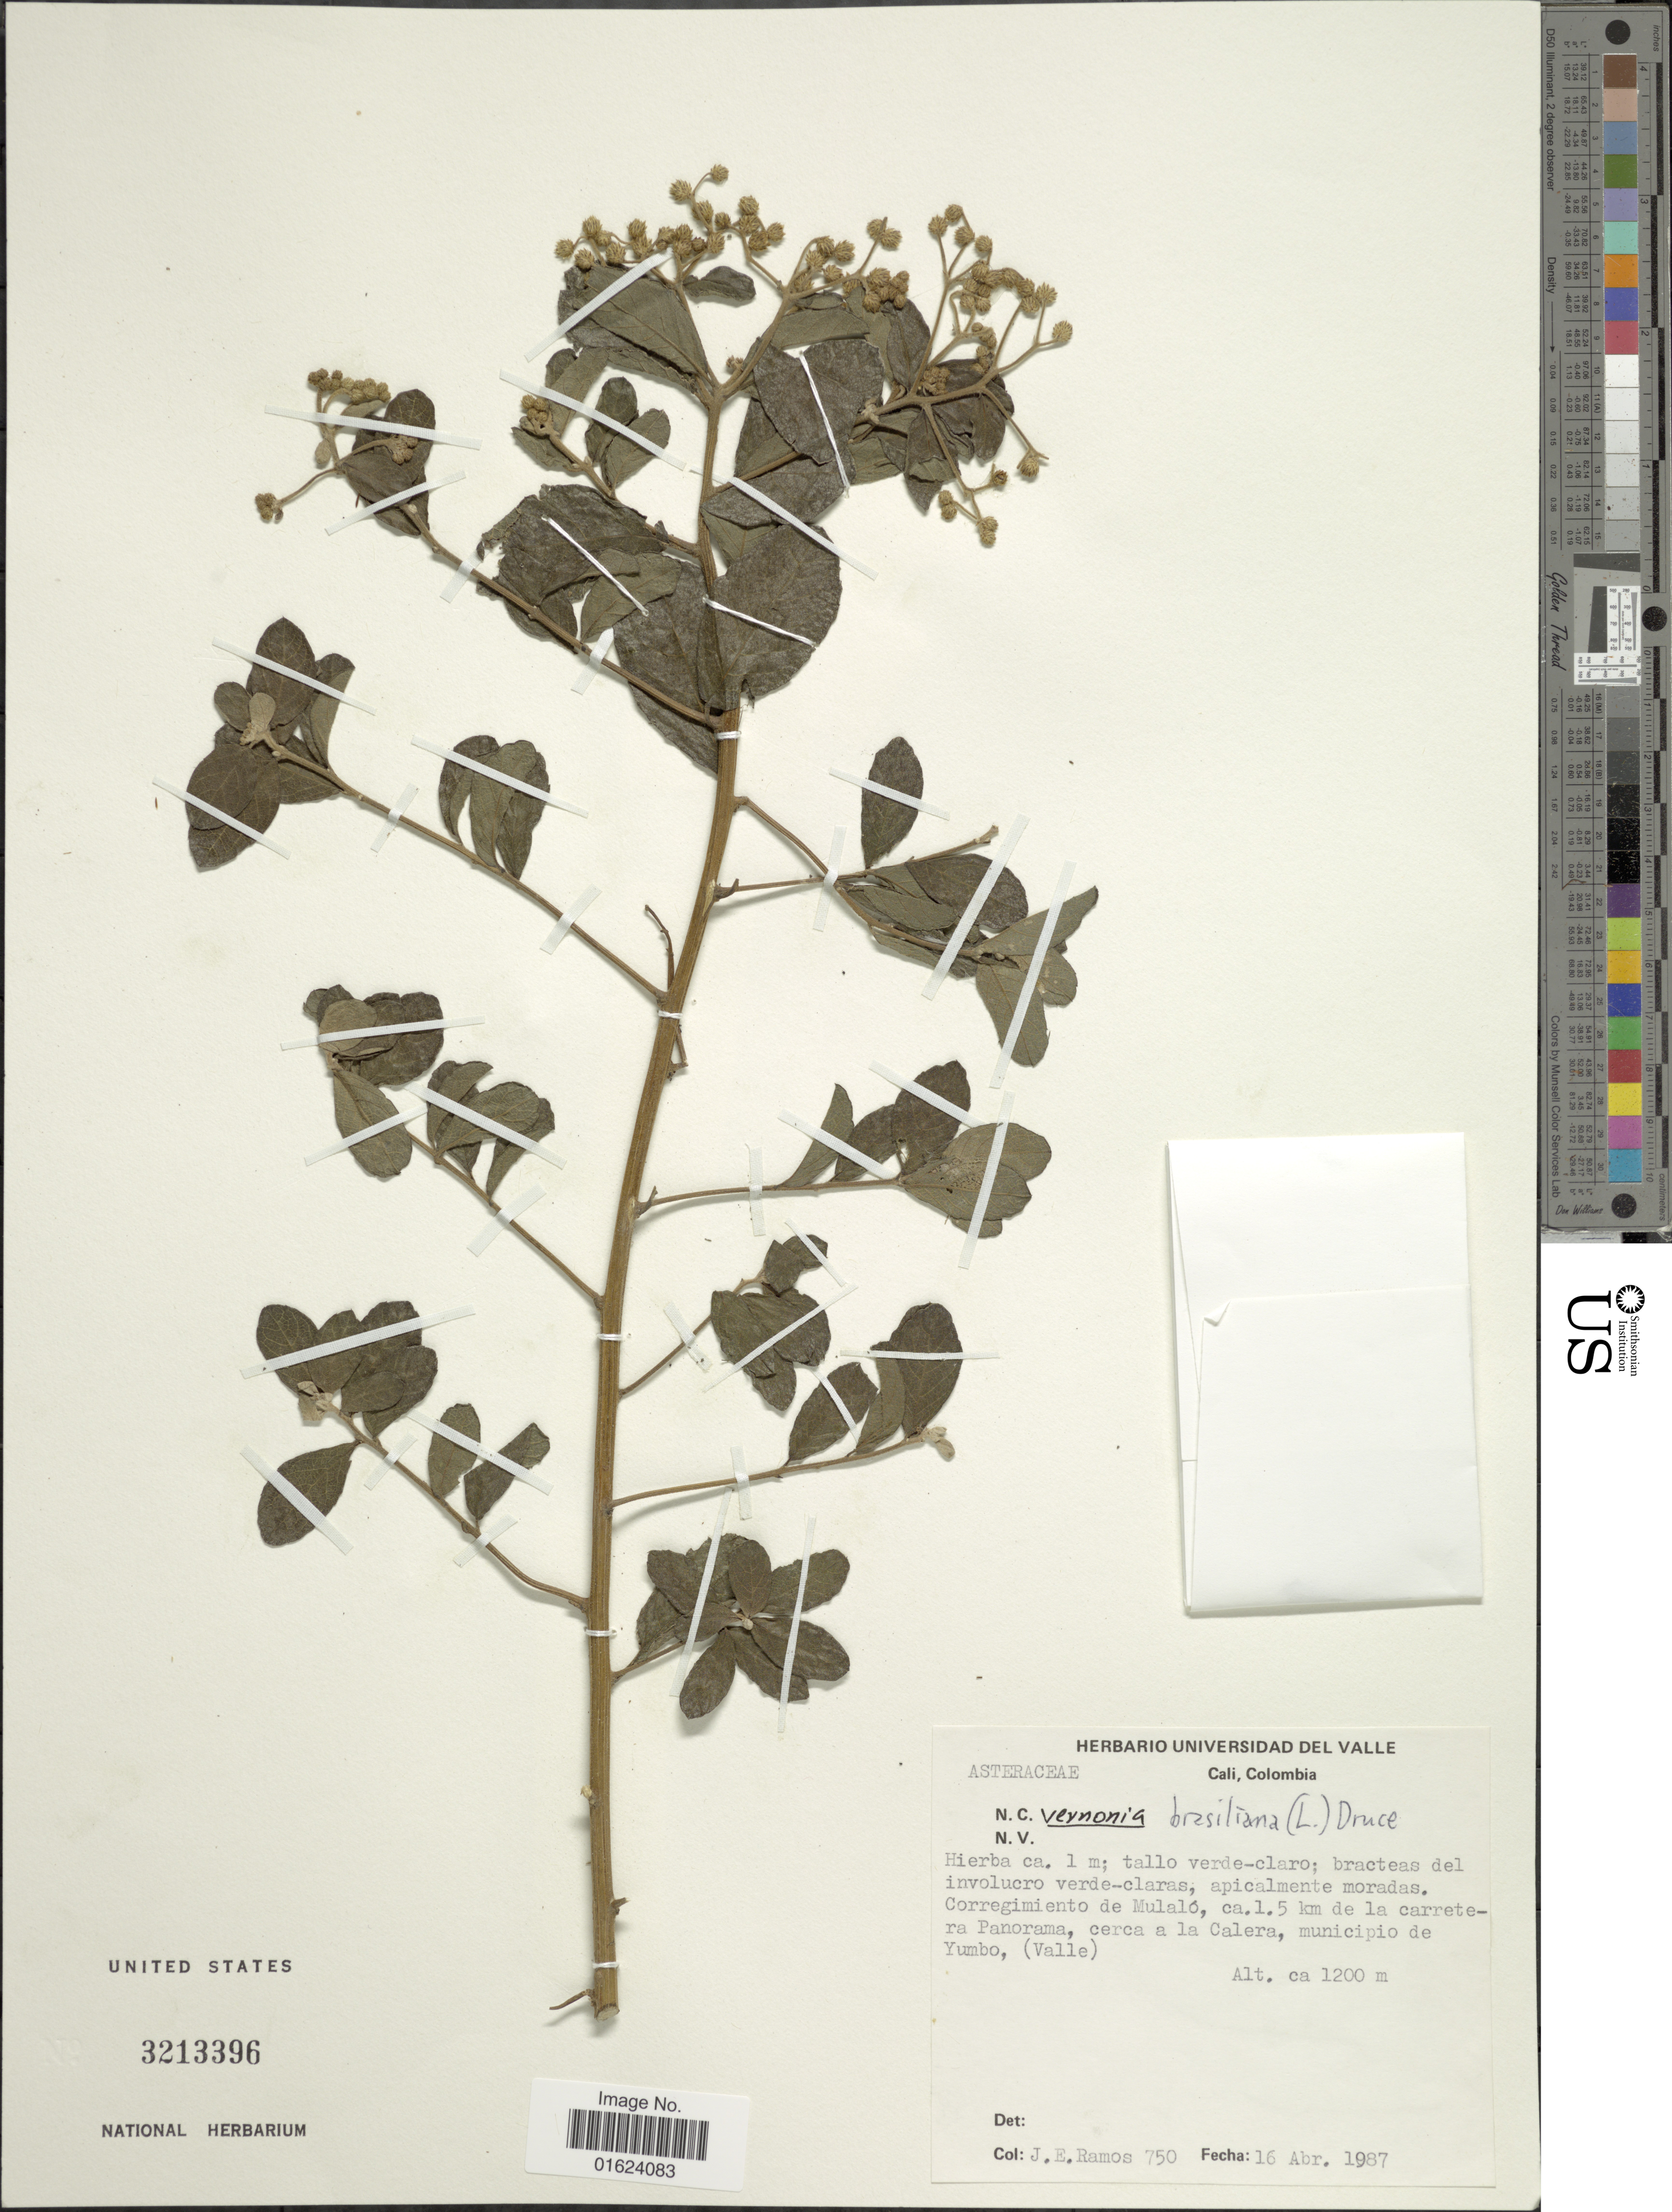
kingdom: Plantae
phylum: Tracheophyta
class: Magnoliopsida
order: Asterales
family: Asteraceae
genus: Vernonia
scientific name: Vernonia brasiliana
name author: (L.) Druce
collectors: J. E. Ramos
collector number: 750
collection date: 1987-04-16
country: Colombia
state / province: Valle del Cauca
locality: Corregimiento de Mulalo, ca. 1.5 Km. de la carretera Panorama, cerca a la Calera, muncipio de Yumbo (Valle).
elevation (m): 1200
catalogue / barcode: US 3213396